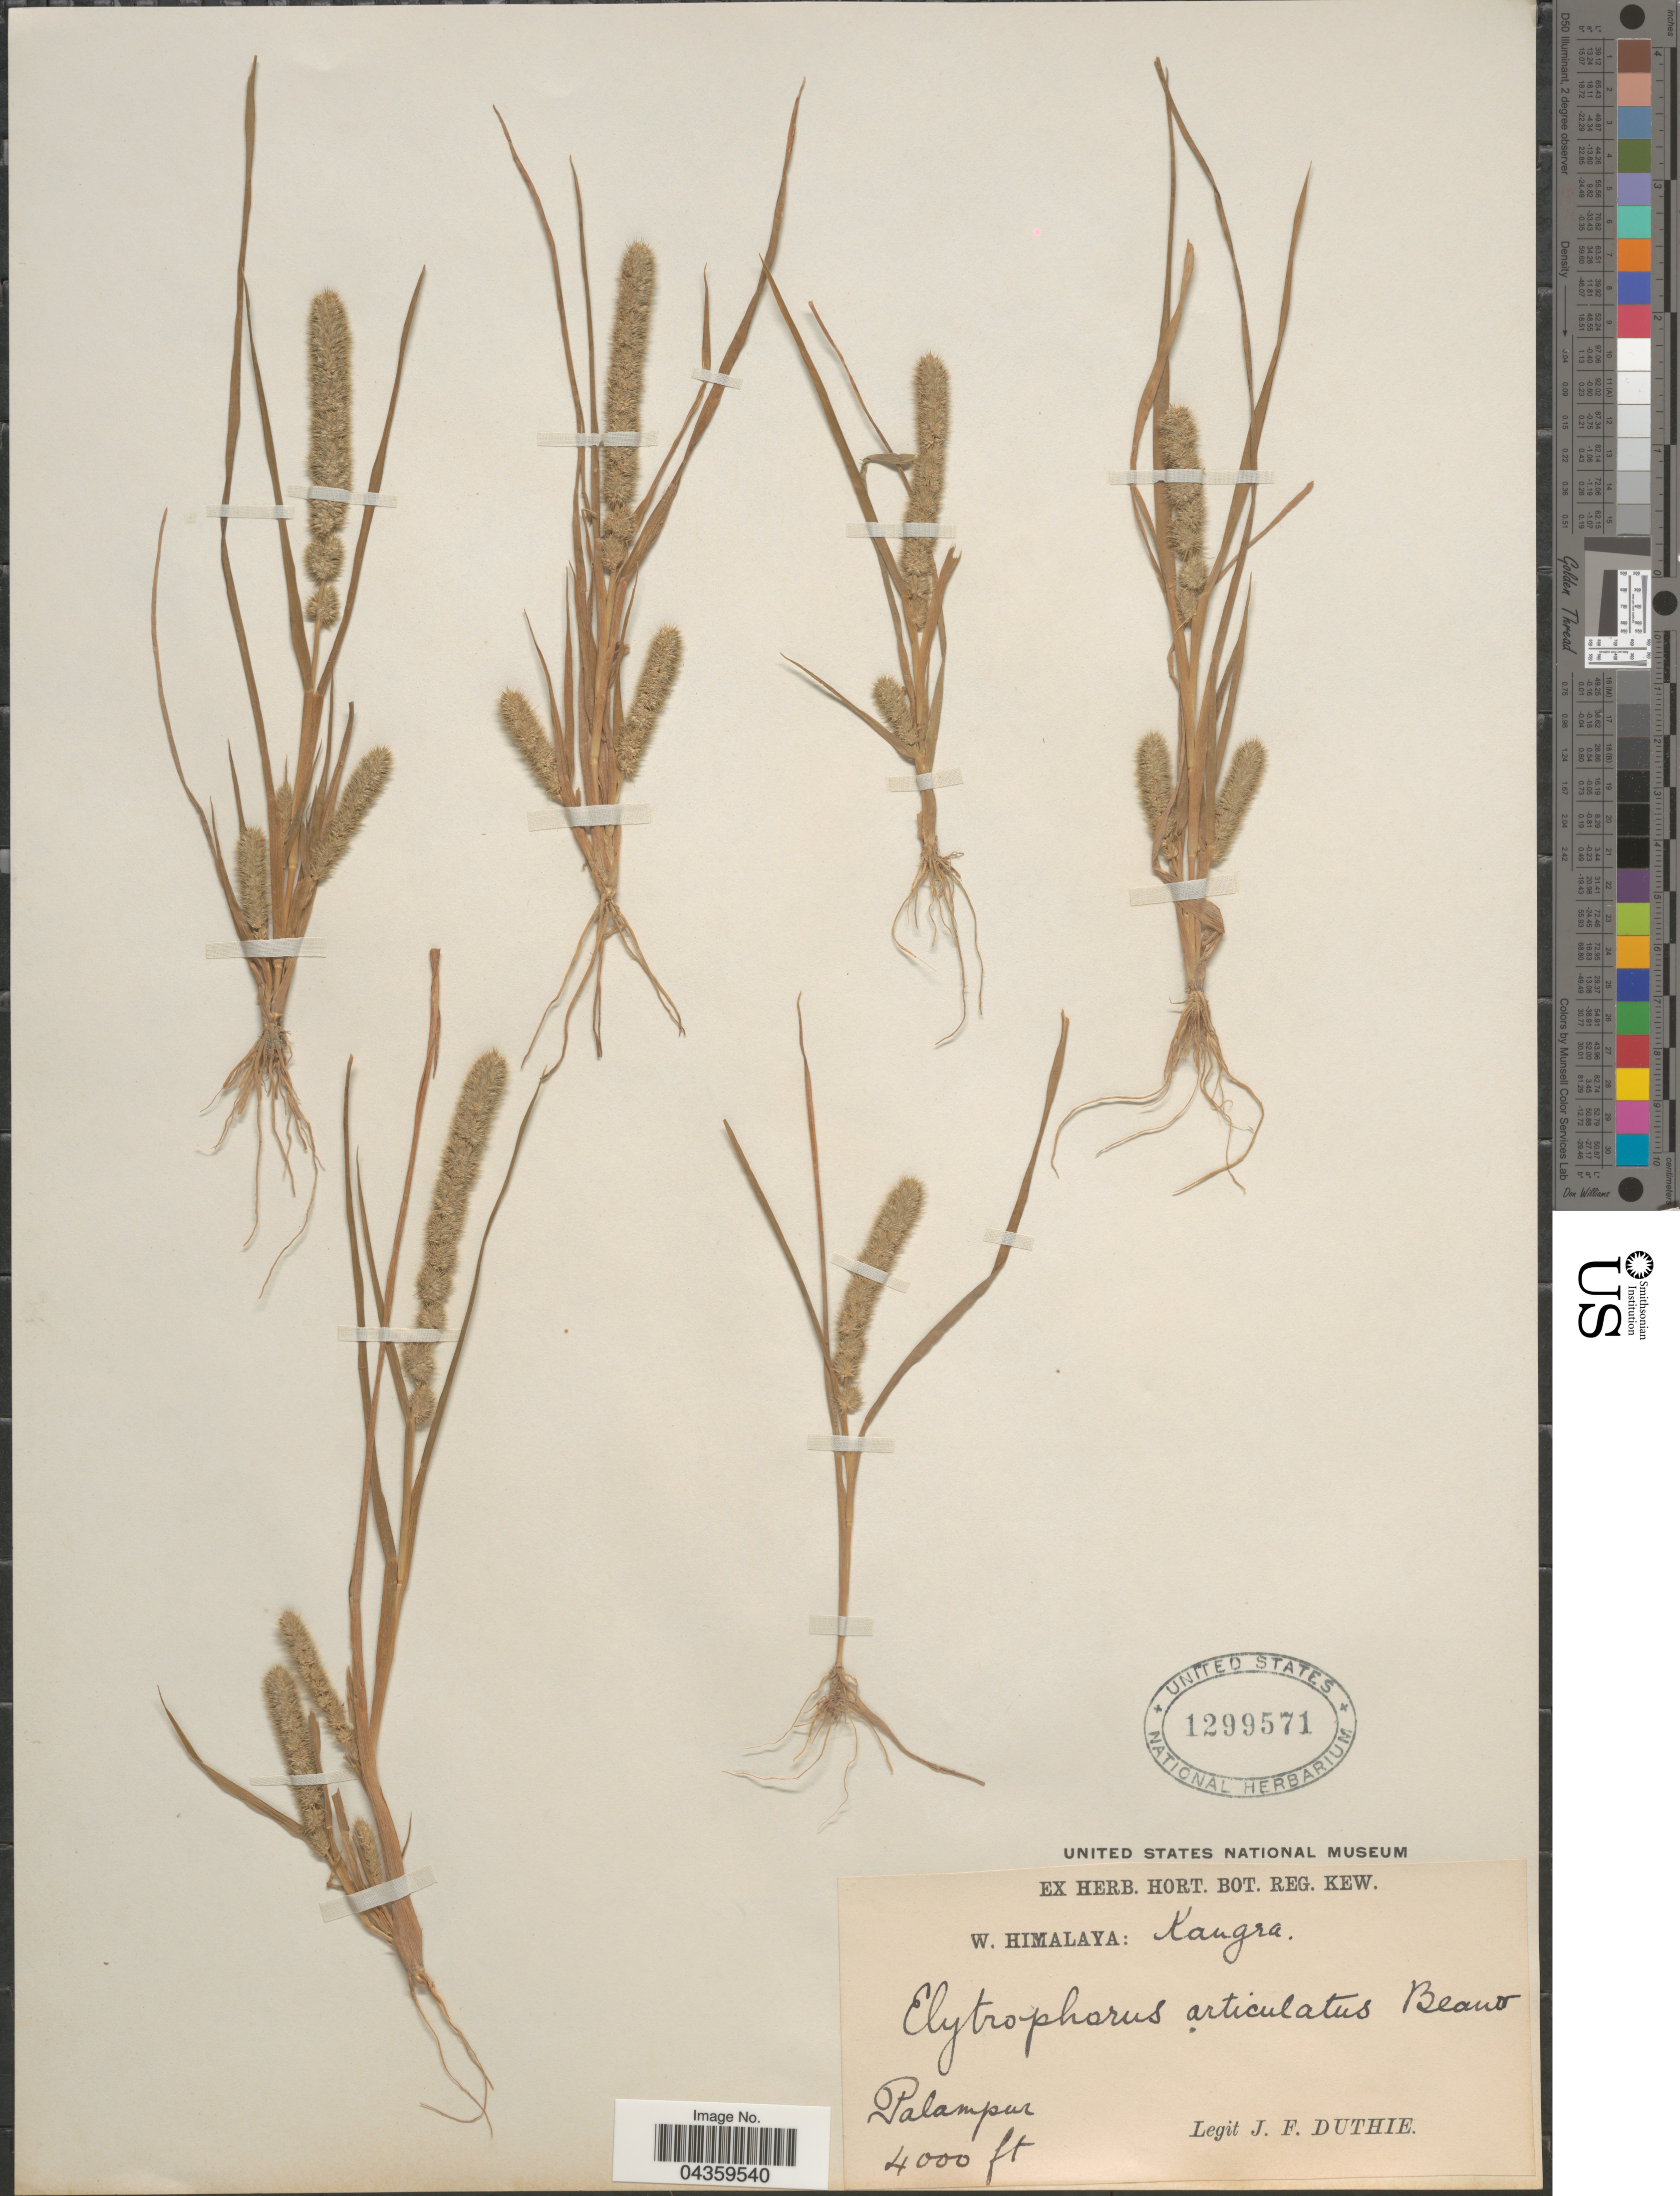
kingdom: Plantae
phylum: Tracheophyta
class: Liliopsida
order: Poales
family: Poaceae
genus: Elytrophorus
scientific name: Elytrophorus spicatus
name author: (Willd.) A. Camus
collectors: J. F. Duthie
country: India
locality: W. Himalaya: Kangra. Palampur.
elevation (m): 1219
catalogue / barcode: US 1299571